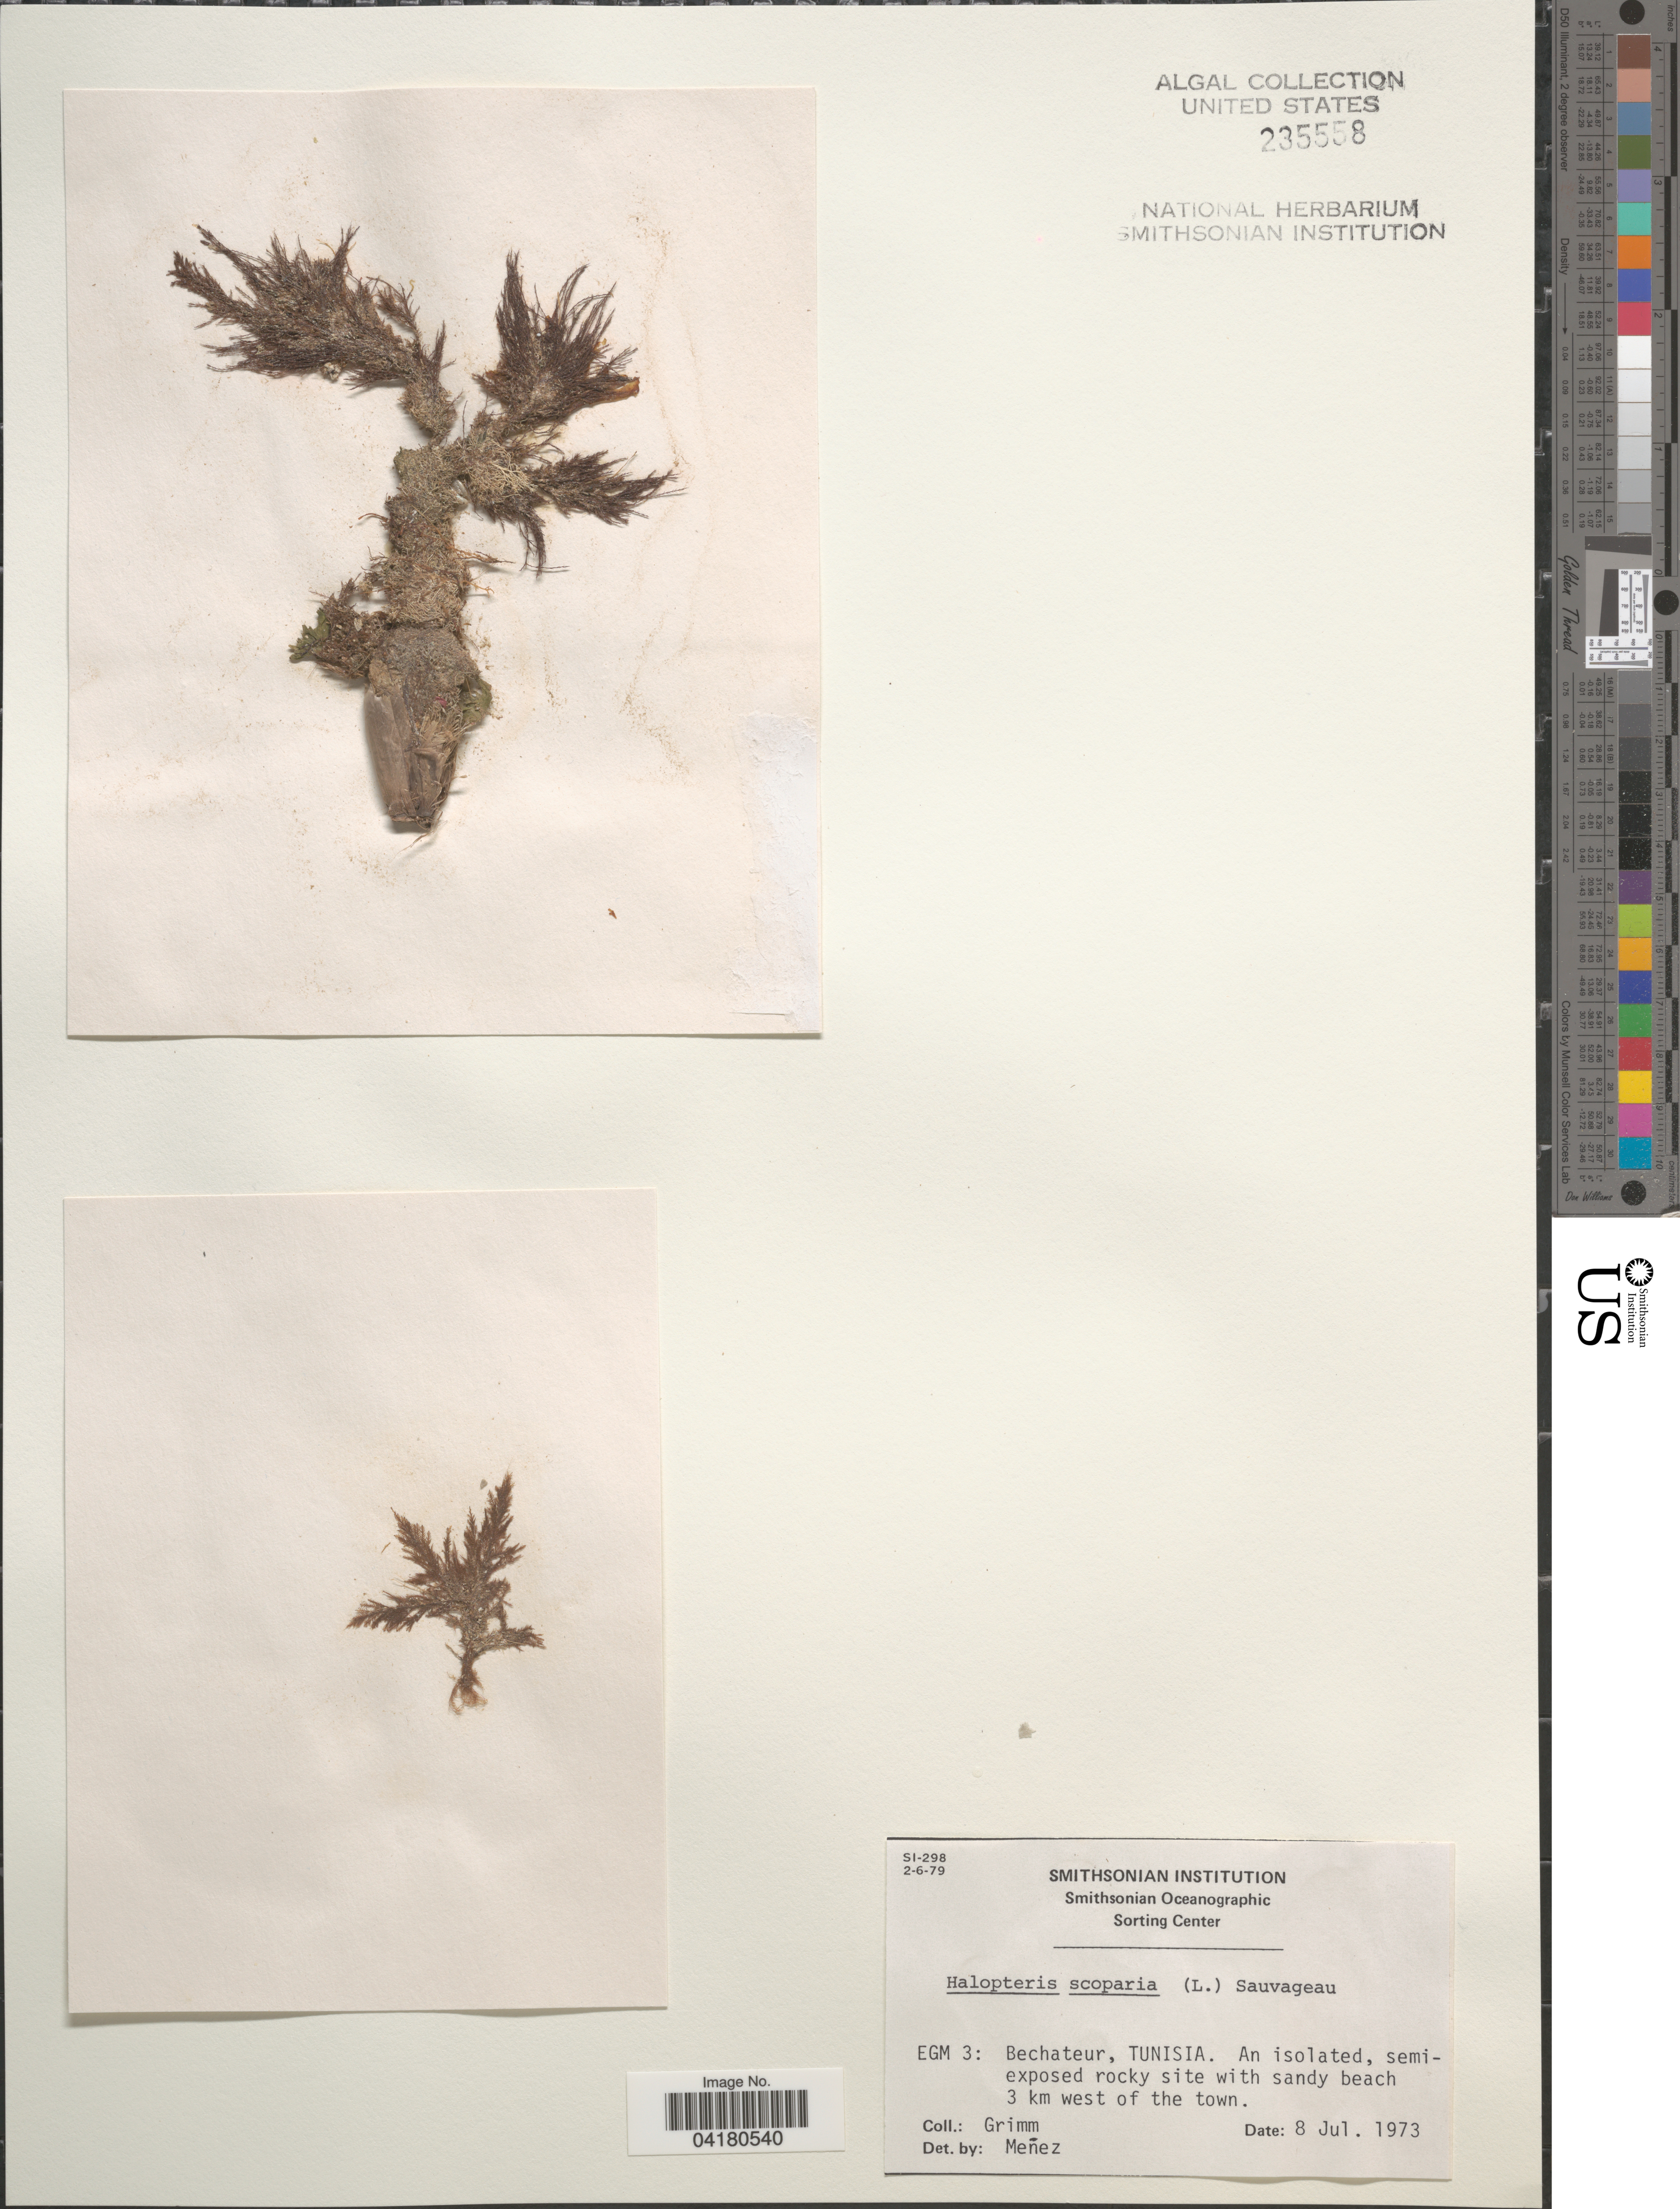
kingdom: Chromista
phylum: Ochrophyta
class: Phaeophyceae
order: Sphacelariales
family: Stypocaulaceae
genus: Halopteris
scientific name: Halopteris scoparia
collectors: Grimm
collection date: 1973-07-08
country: Tunisia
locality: EGM 3: Bechateur, Tunisia. An isolated, semi-exposed rocky site with sandy beach 3 km west of the town.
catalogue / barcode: US 235558